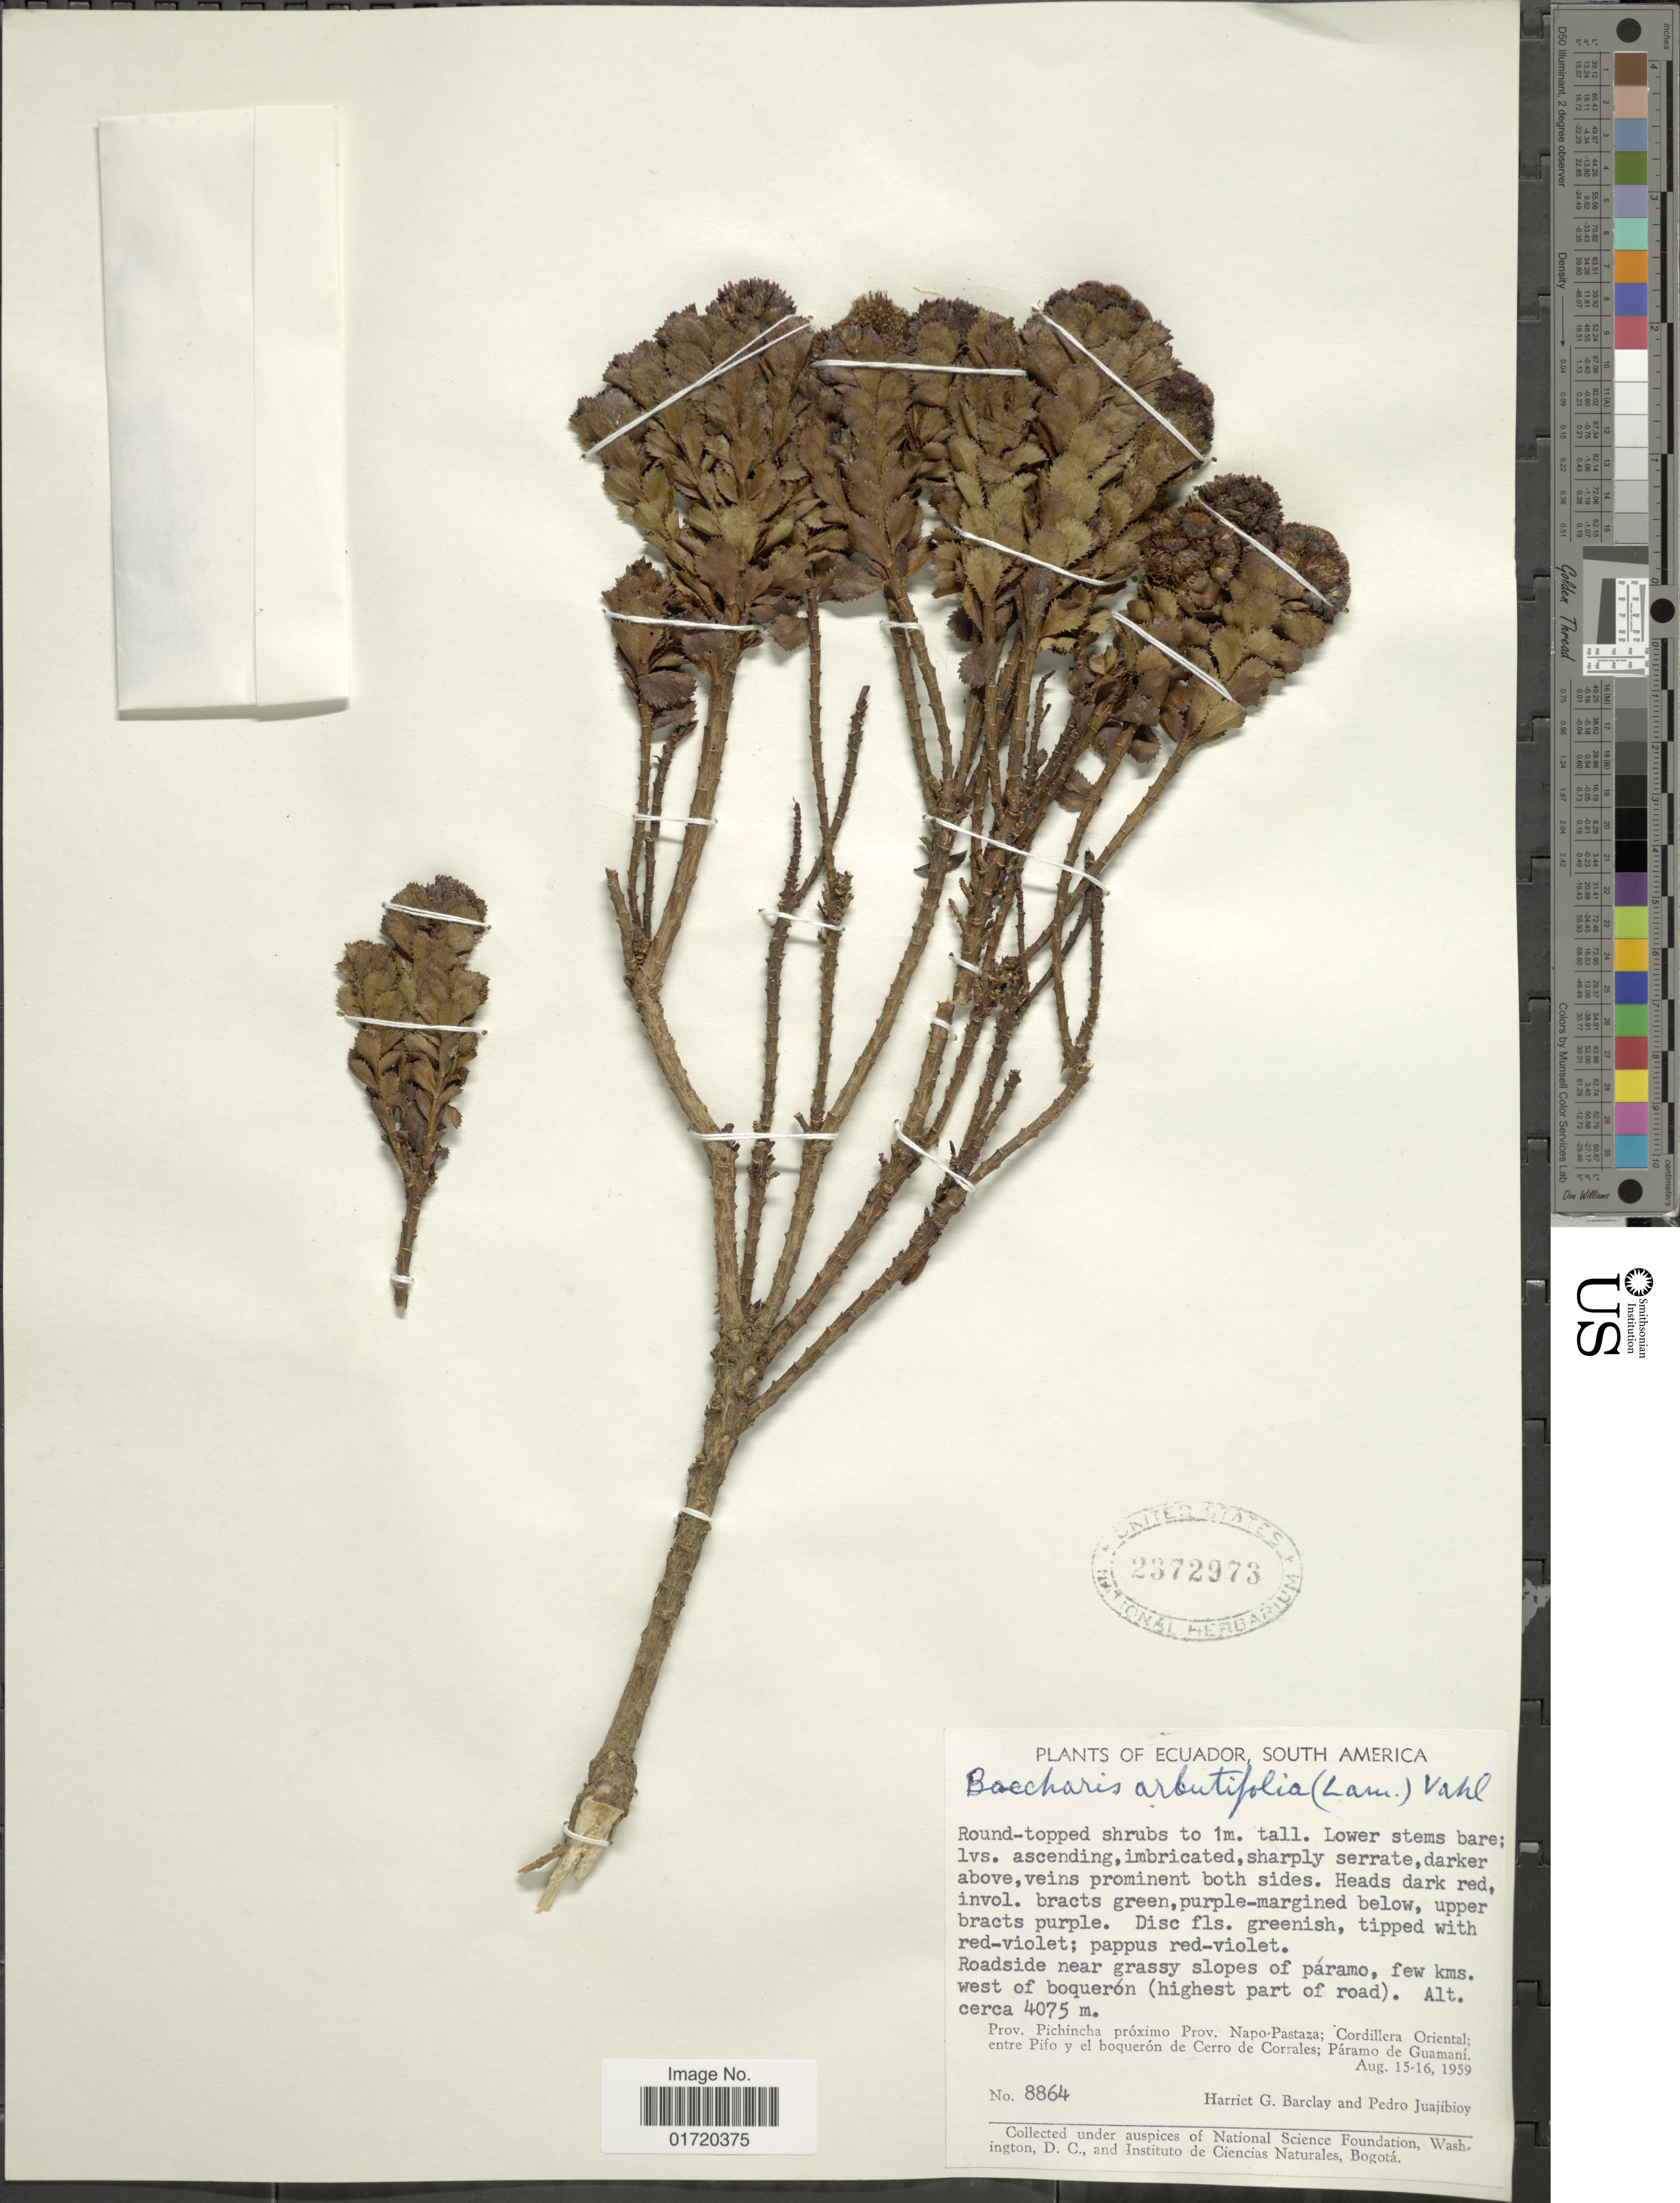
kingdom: Plantae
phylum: Tracheophyta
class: Magnoliopsida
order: Asterales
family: Asteraceae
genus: Baccharis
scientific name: Baccharis arbutifolia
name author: Vahl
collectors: H. G. Barclay & P. Juajibioy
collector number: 8864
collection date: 1959-08-15/1959-08-16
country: Ecuador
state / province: Pichincha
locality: South America, proximo Prov. Napo-Pastaza, Cordillera Oriental, entre Pifo y el boqueron de Cerro de Corrales, Paramo de Guamani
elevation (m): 4075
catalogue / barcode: US 2372973